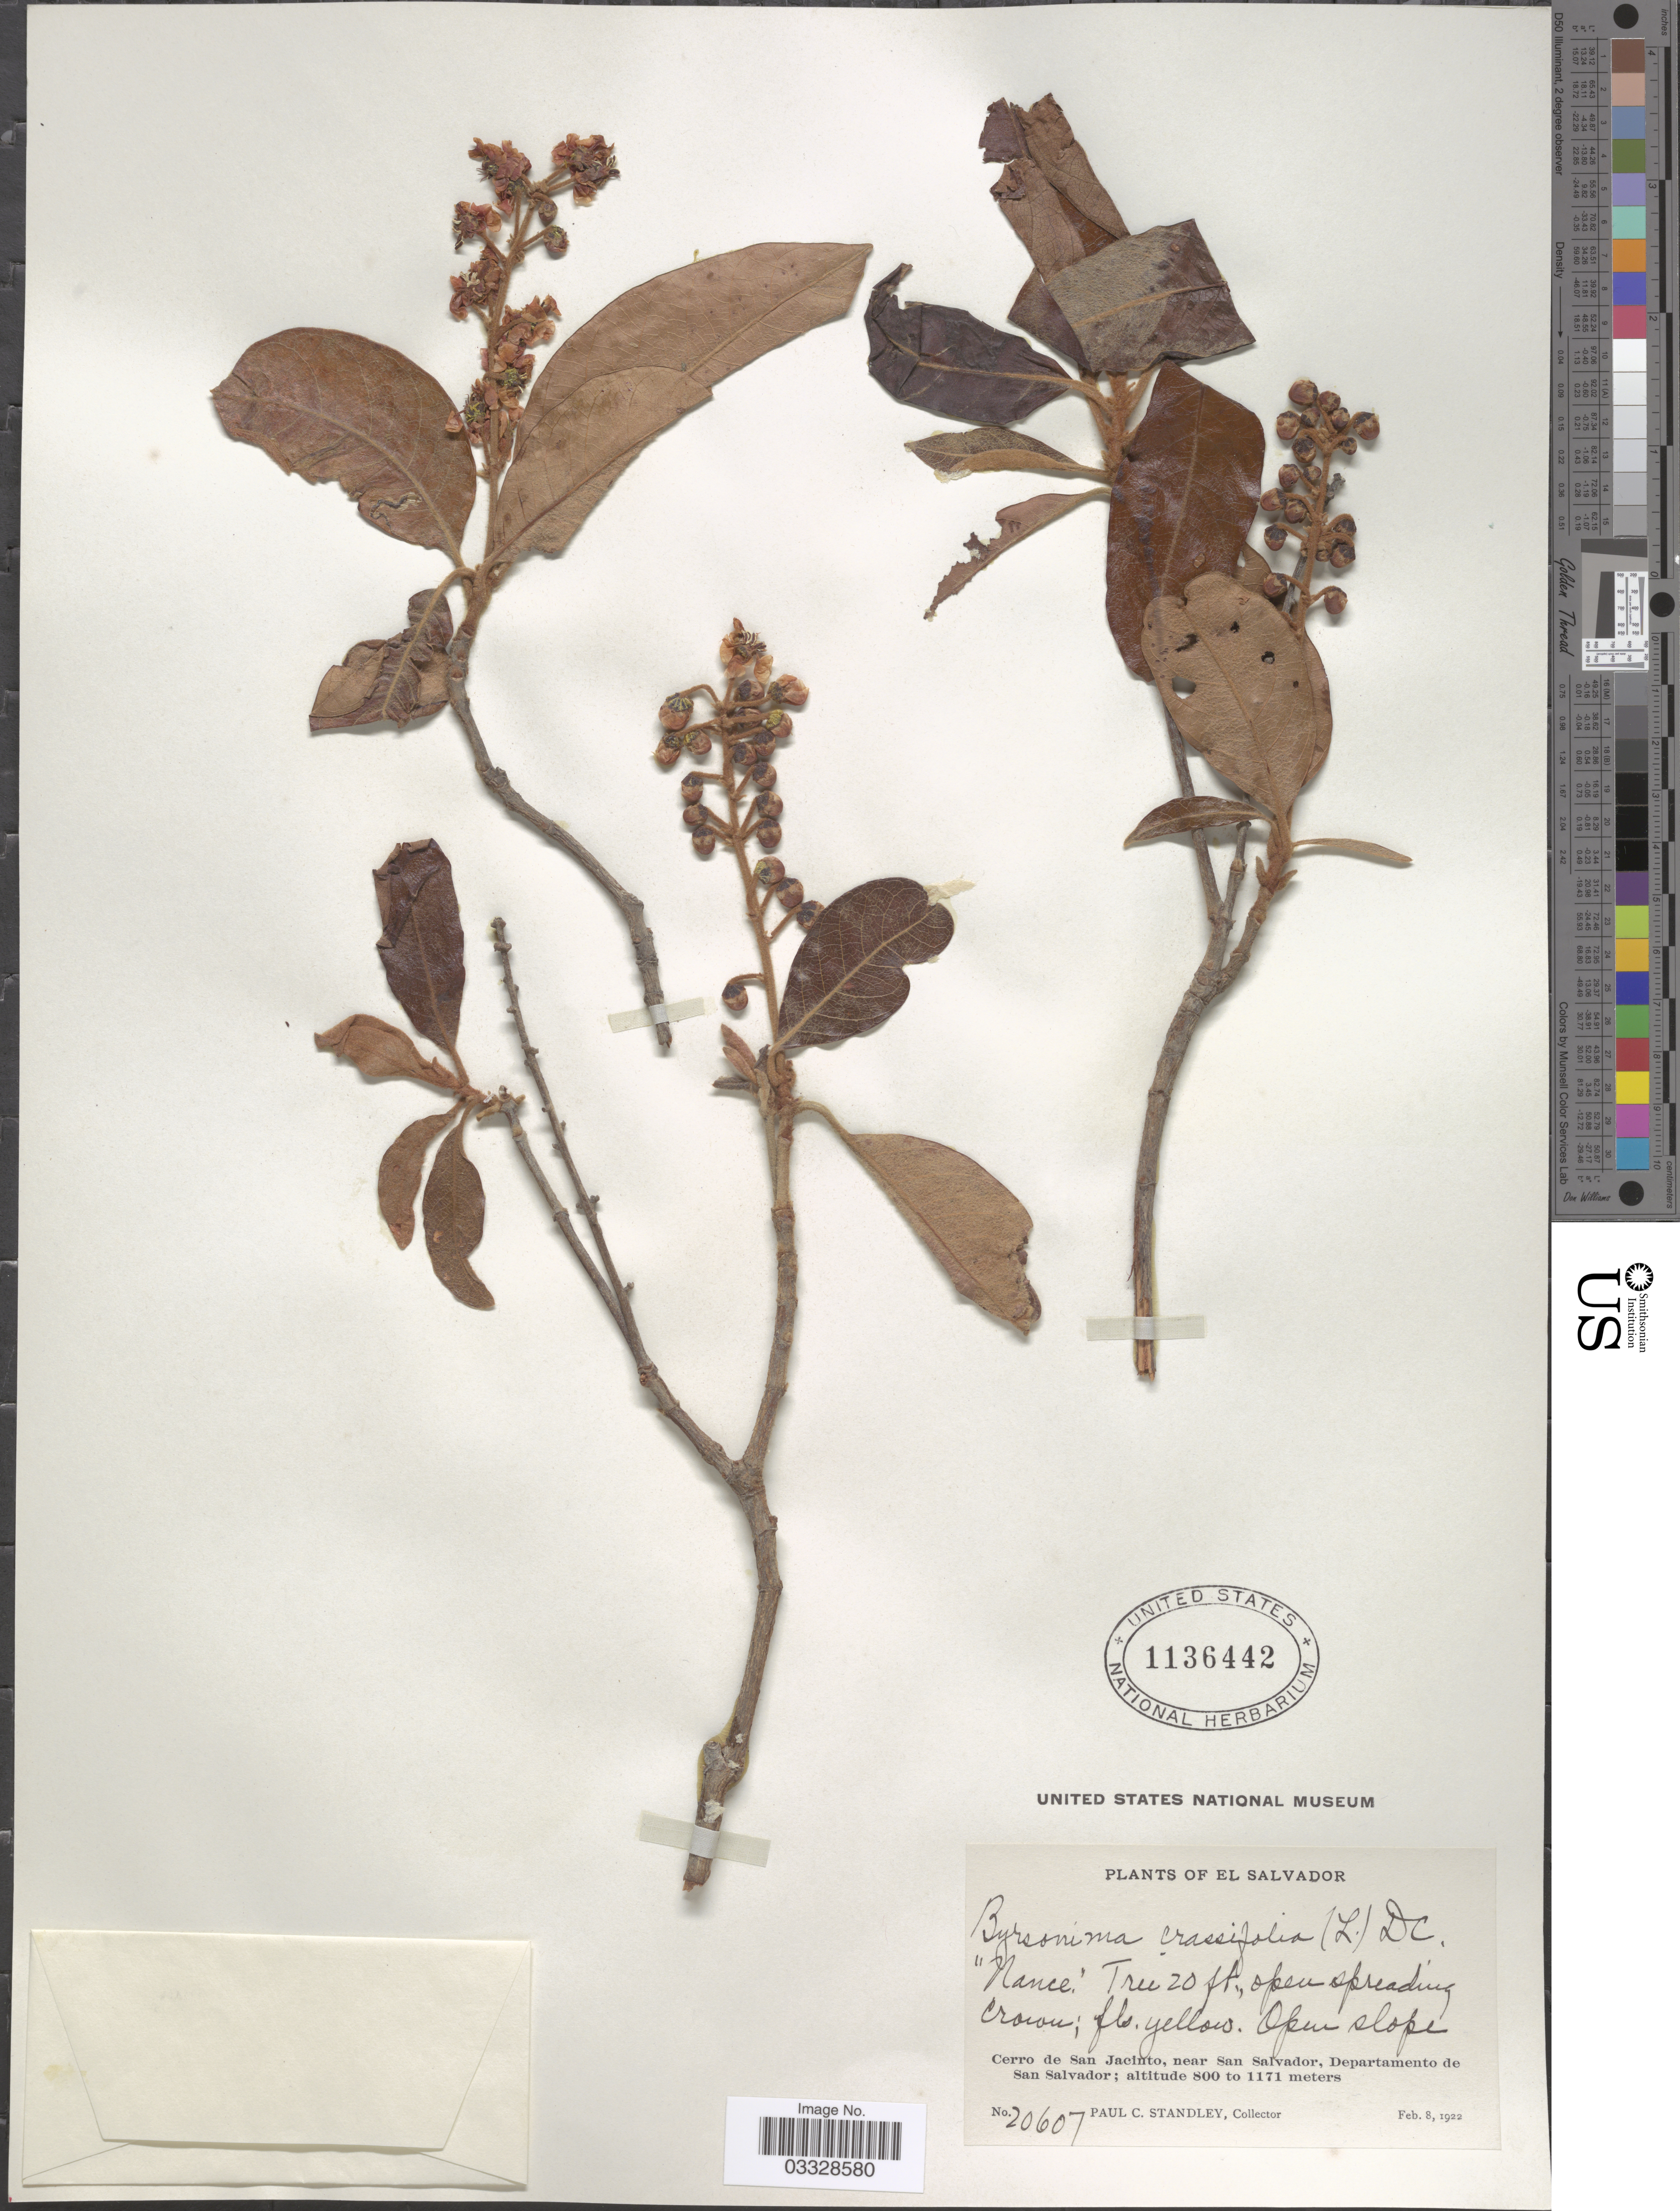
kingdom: Plantae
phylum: Tracheophyta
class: Magnoliopsida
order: Malpighiales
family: Malpighiaceae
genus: Byrsonima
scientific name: Byrsonima crassifolia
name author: (L.) Kunth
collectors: P. C. Standley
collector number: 20607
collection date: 1922-02-08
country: El Salvador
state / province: San Salvador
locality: Cerro de San Jacinto, near San Salvador, Departamento de San Salvador.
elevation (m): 800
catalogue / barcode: US 1136442